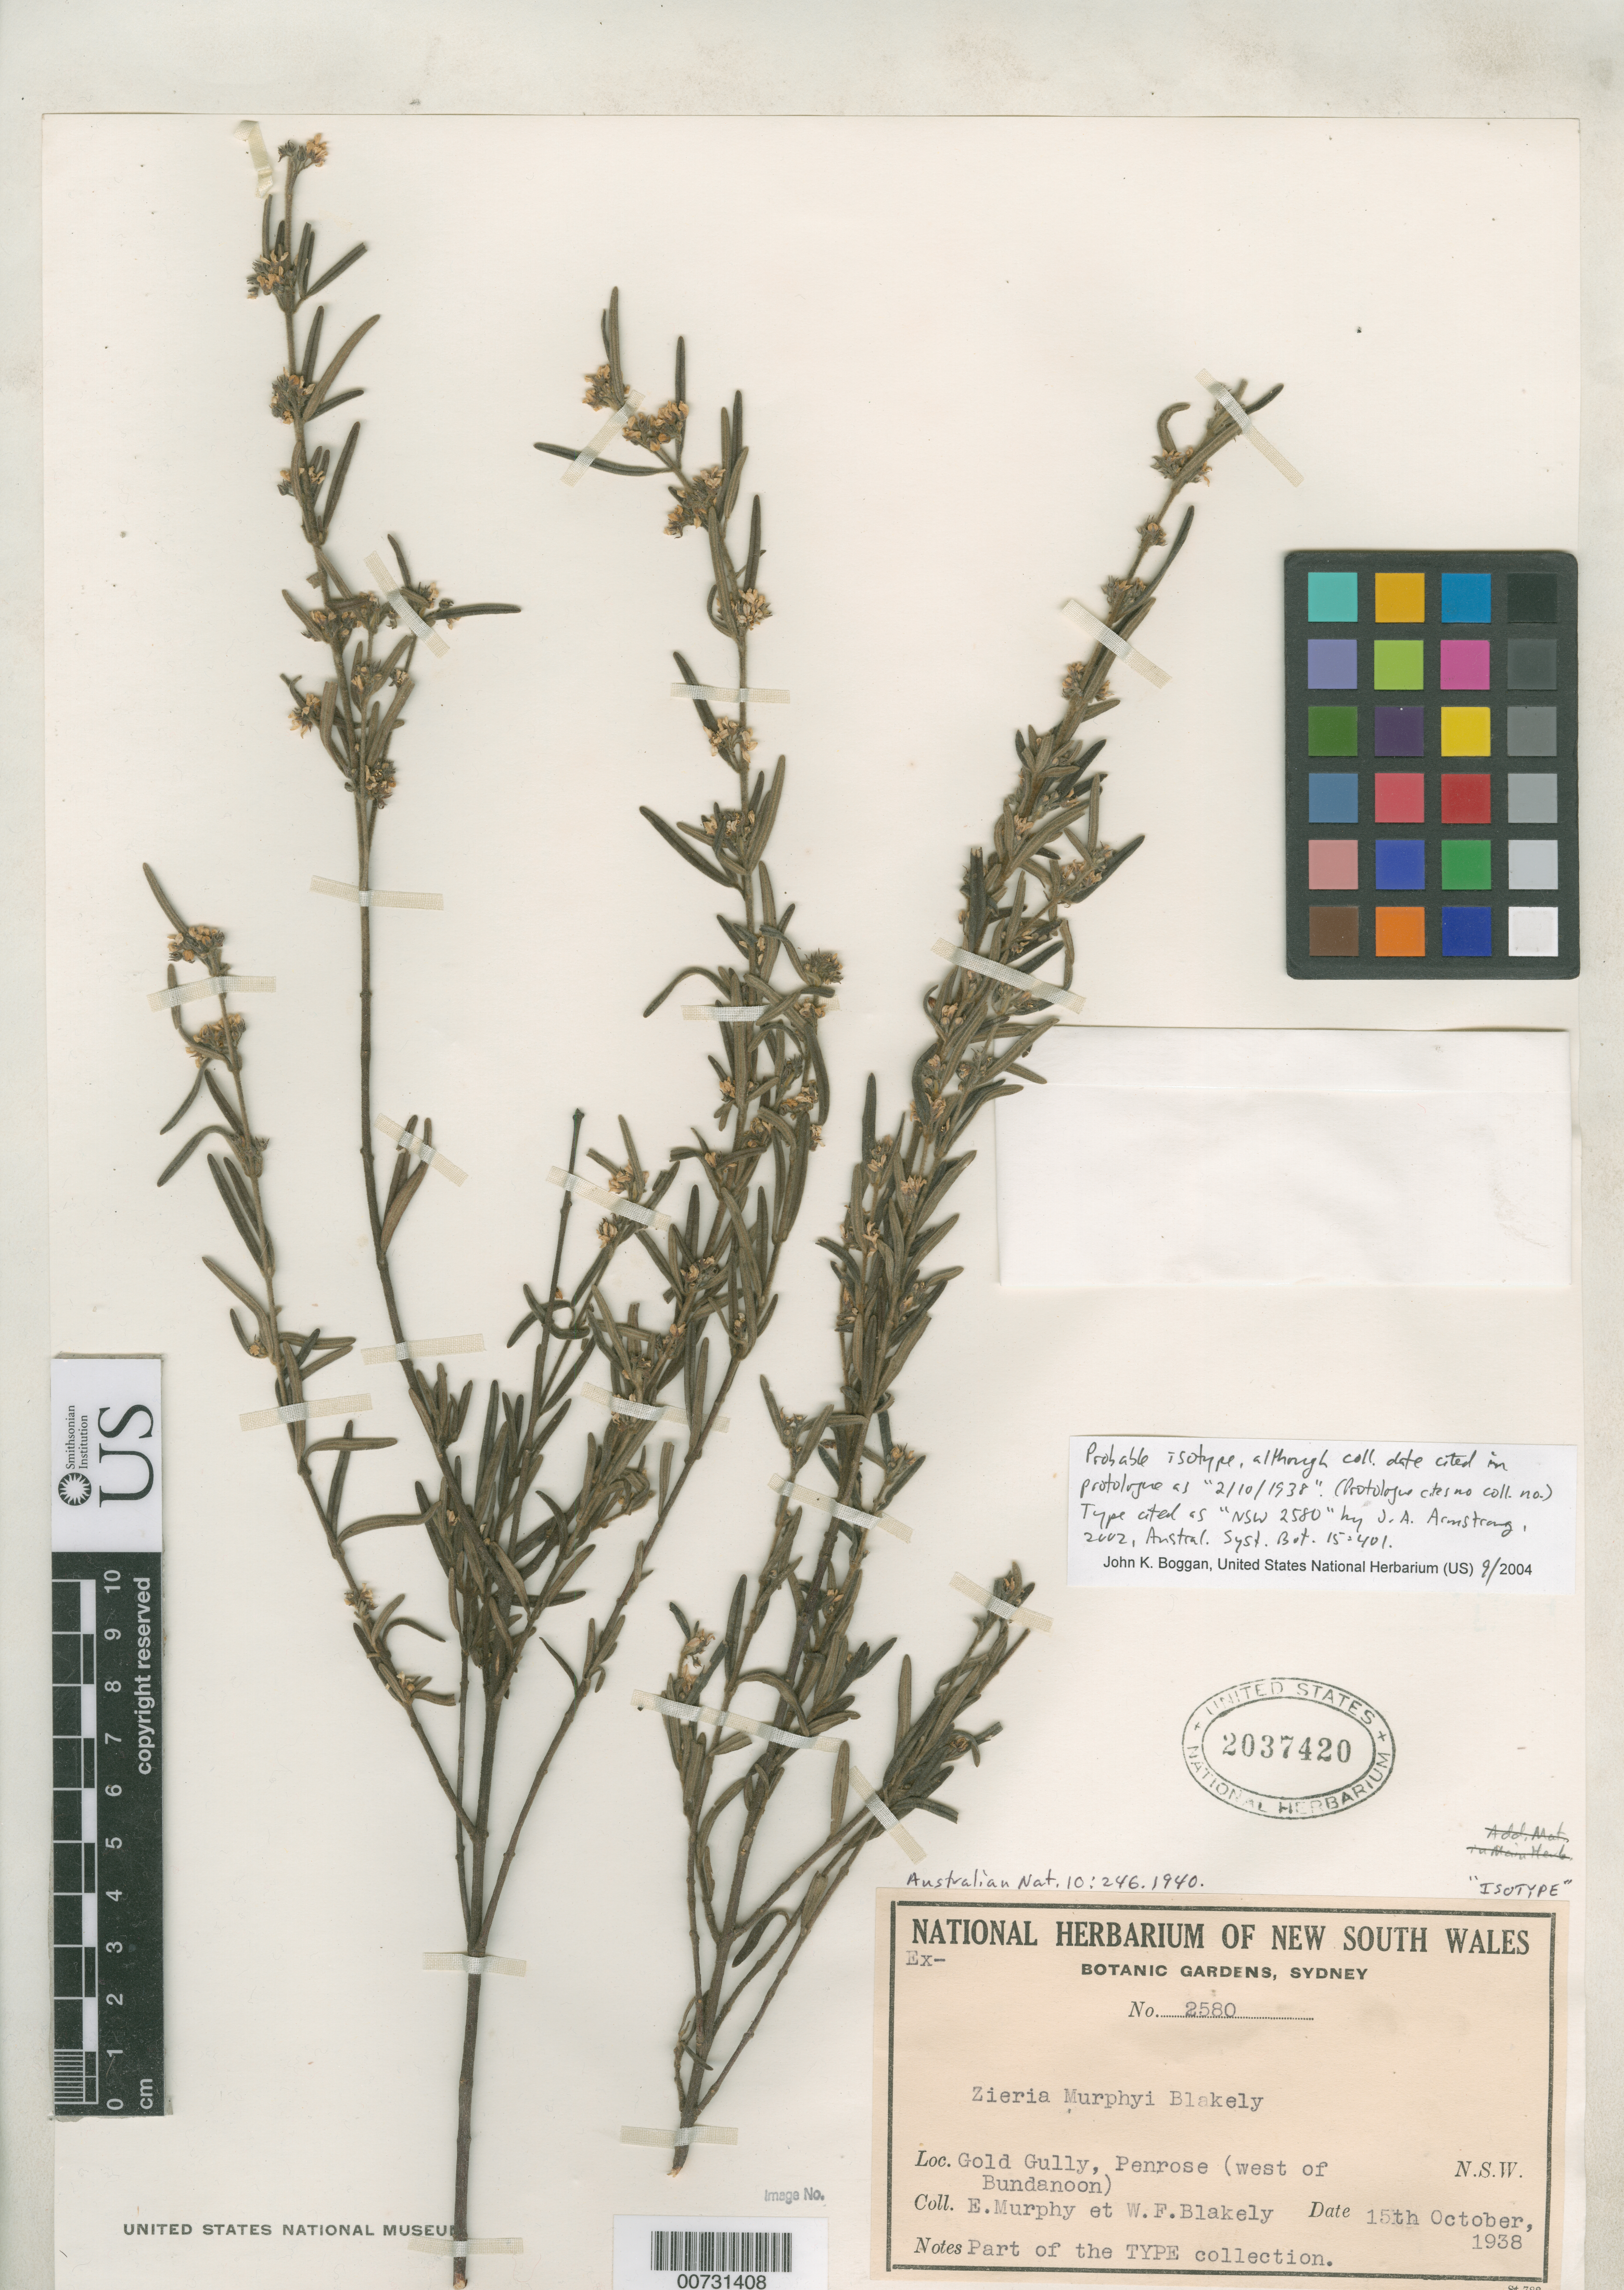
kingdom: Plantae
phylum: Tracheophyta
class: Magnoliopsida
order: Sapindales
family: Rutaceae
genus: Zieria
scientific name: Zieria murphyi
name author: Blakely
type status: Possible Isotype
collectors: E. Murphy & W. Blakely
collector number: NSW 2580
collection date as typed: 15 Oct 1938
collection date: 1938-10-15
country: Australia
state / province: New South Wales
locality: Gold Gully, Penrose (west of Bundanoon).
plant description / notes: Probable isotype. Type cited as "NSW 2580" by J.A. Armstrong 2002, Austral. Syst. Bot. 15: 401.; "Part of the TYPE collection". Collection date on label ("15th October, 1938") differs from that cited in protologue ("2/10/1938"). Label number apparently assigned by herbarium, differs from other US sheet (protologue does not cite any coll. number).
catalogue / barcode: US 2037420